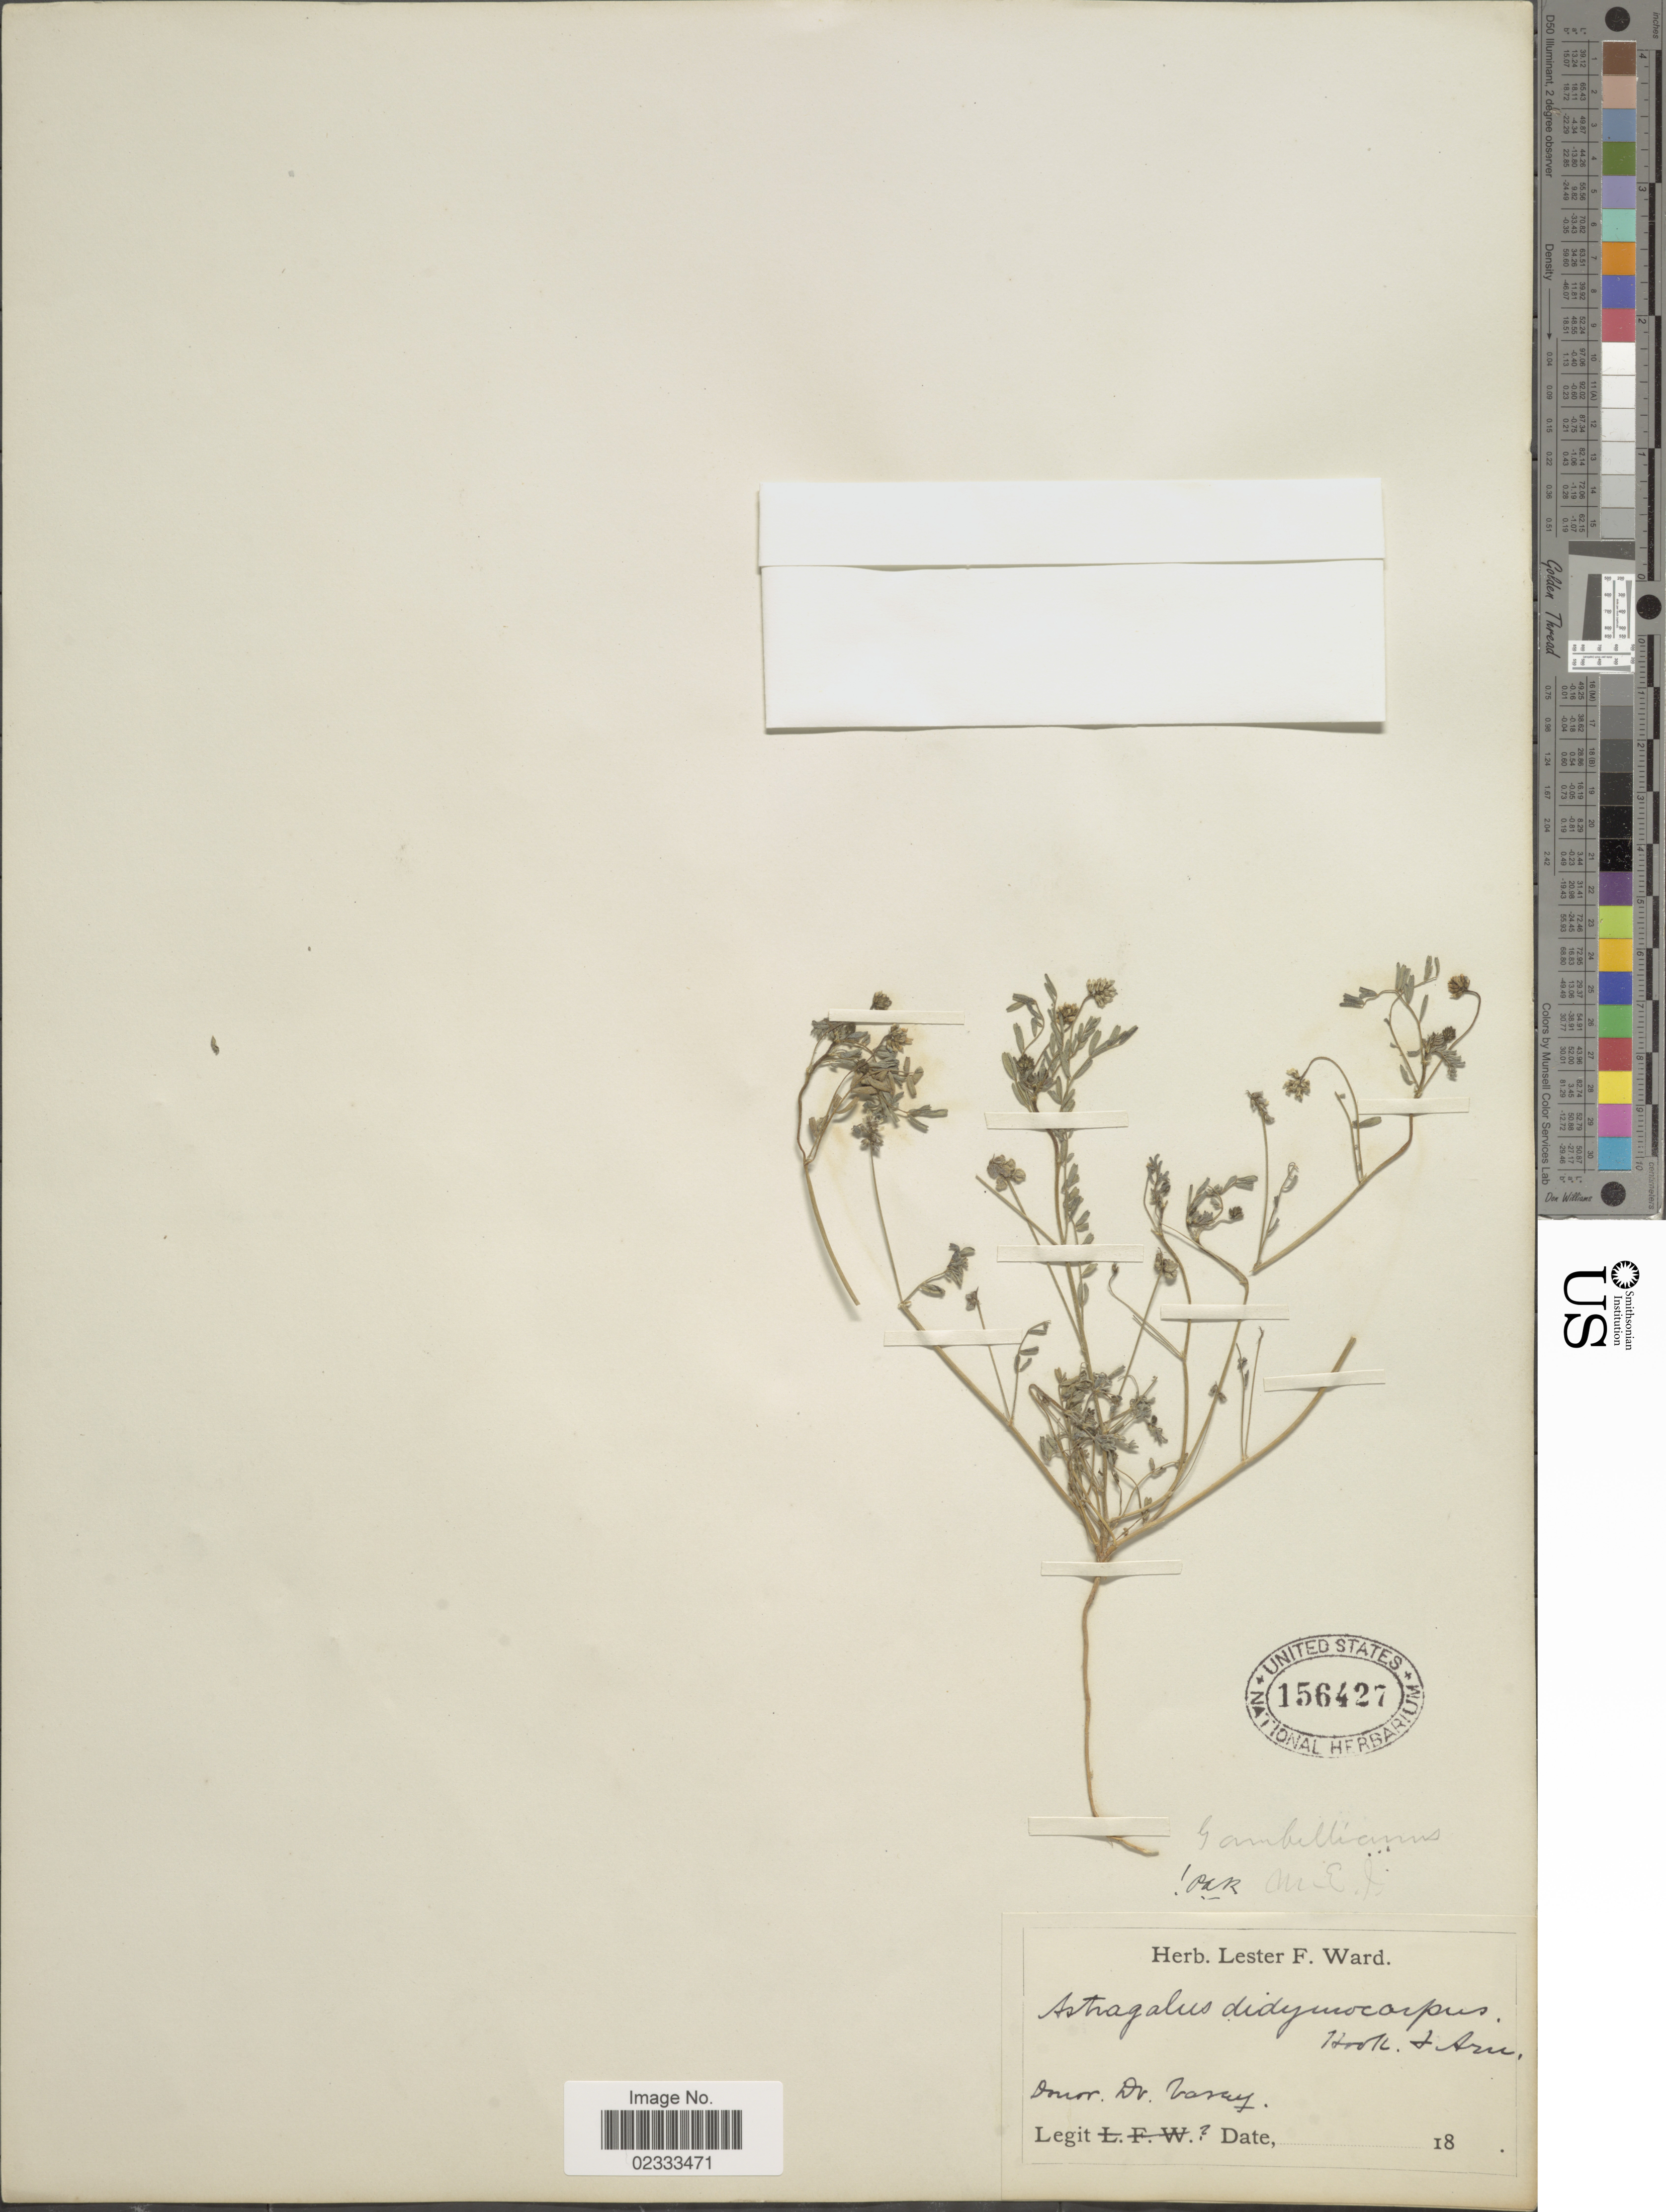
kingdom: Plantae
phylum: Tracheophyta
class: Magnoliopsida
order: Fabales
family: Fabaceae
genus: Astragalus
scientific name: Astragalus nigrescens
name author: Pall.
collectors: Vasey, --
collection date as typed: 18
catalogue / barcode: US 156427